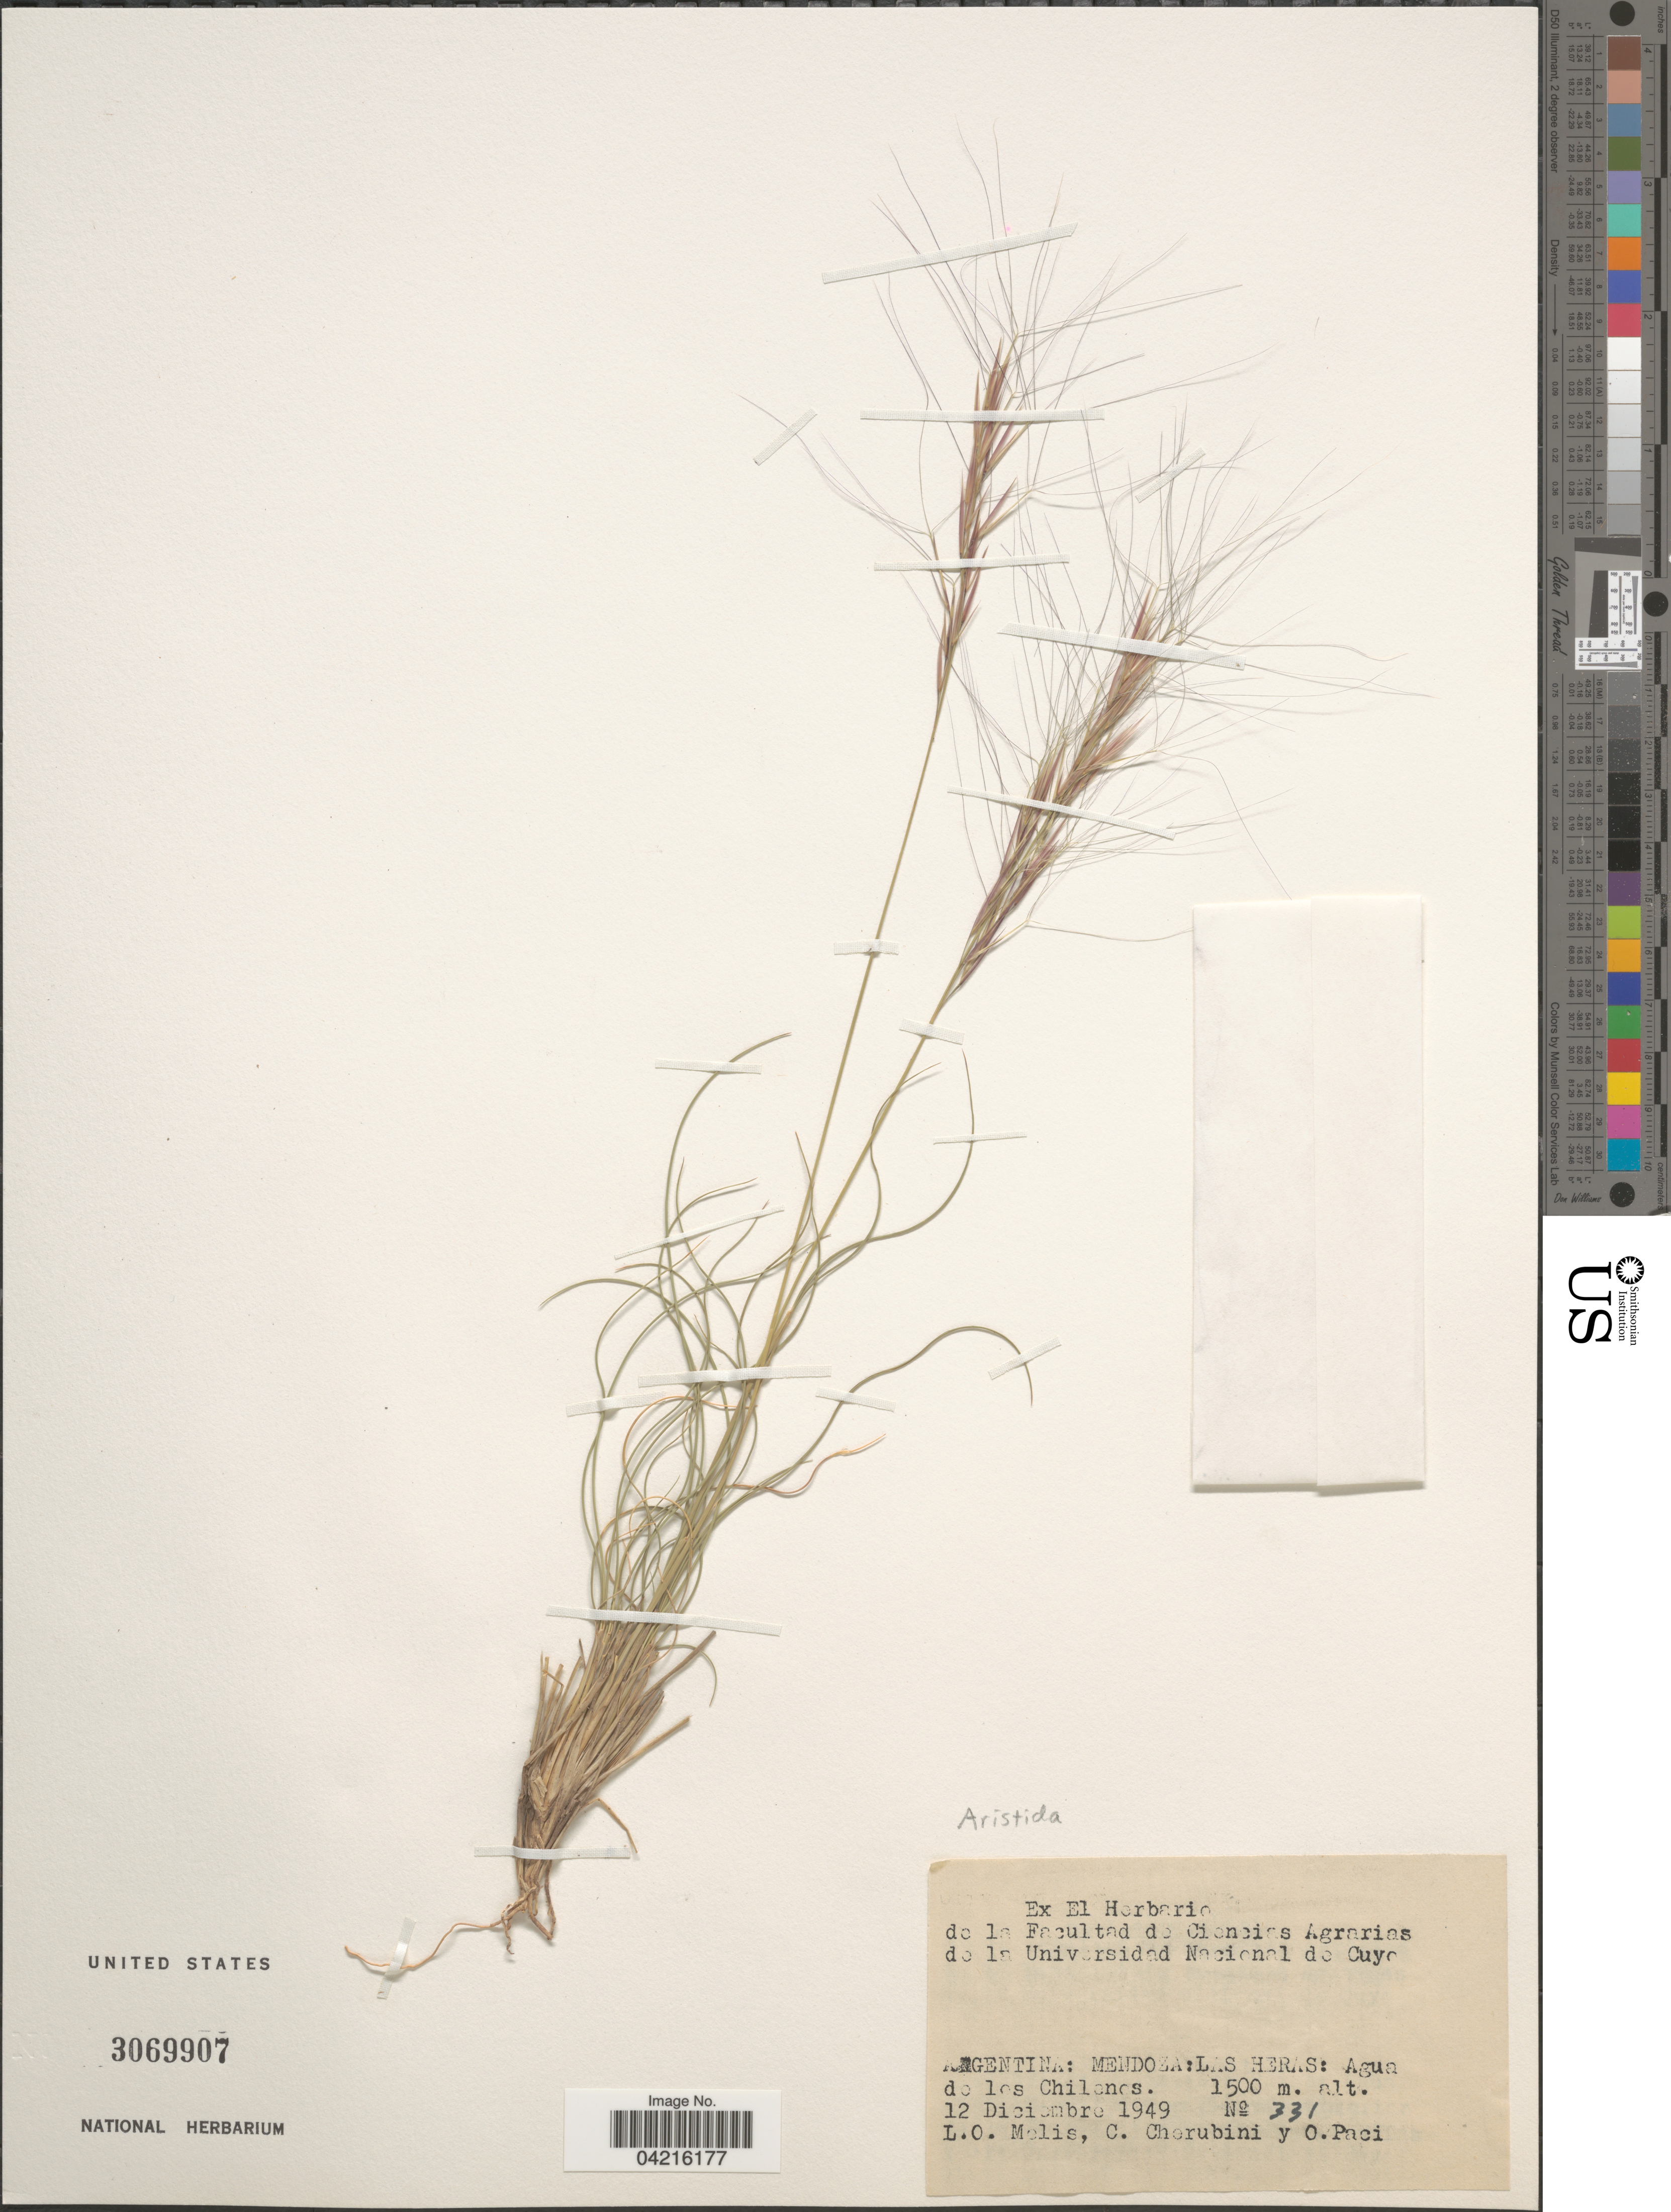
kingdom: Plantae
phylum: Tracheophyta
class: Liliopsida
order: Poales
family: Poaceae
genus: Aristida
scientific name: Aristida sp.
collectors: L. Melis, C. Cherubini & O. Paci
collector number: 331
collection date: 1949-12-12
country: Argentina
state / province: Mendoza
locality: Las Heras: Agua de los Chilenos.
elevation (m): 1500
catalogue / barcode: US 3069907